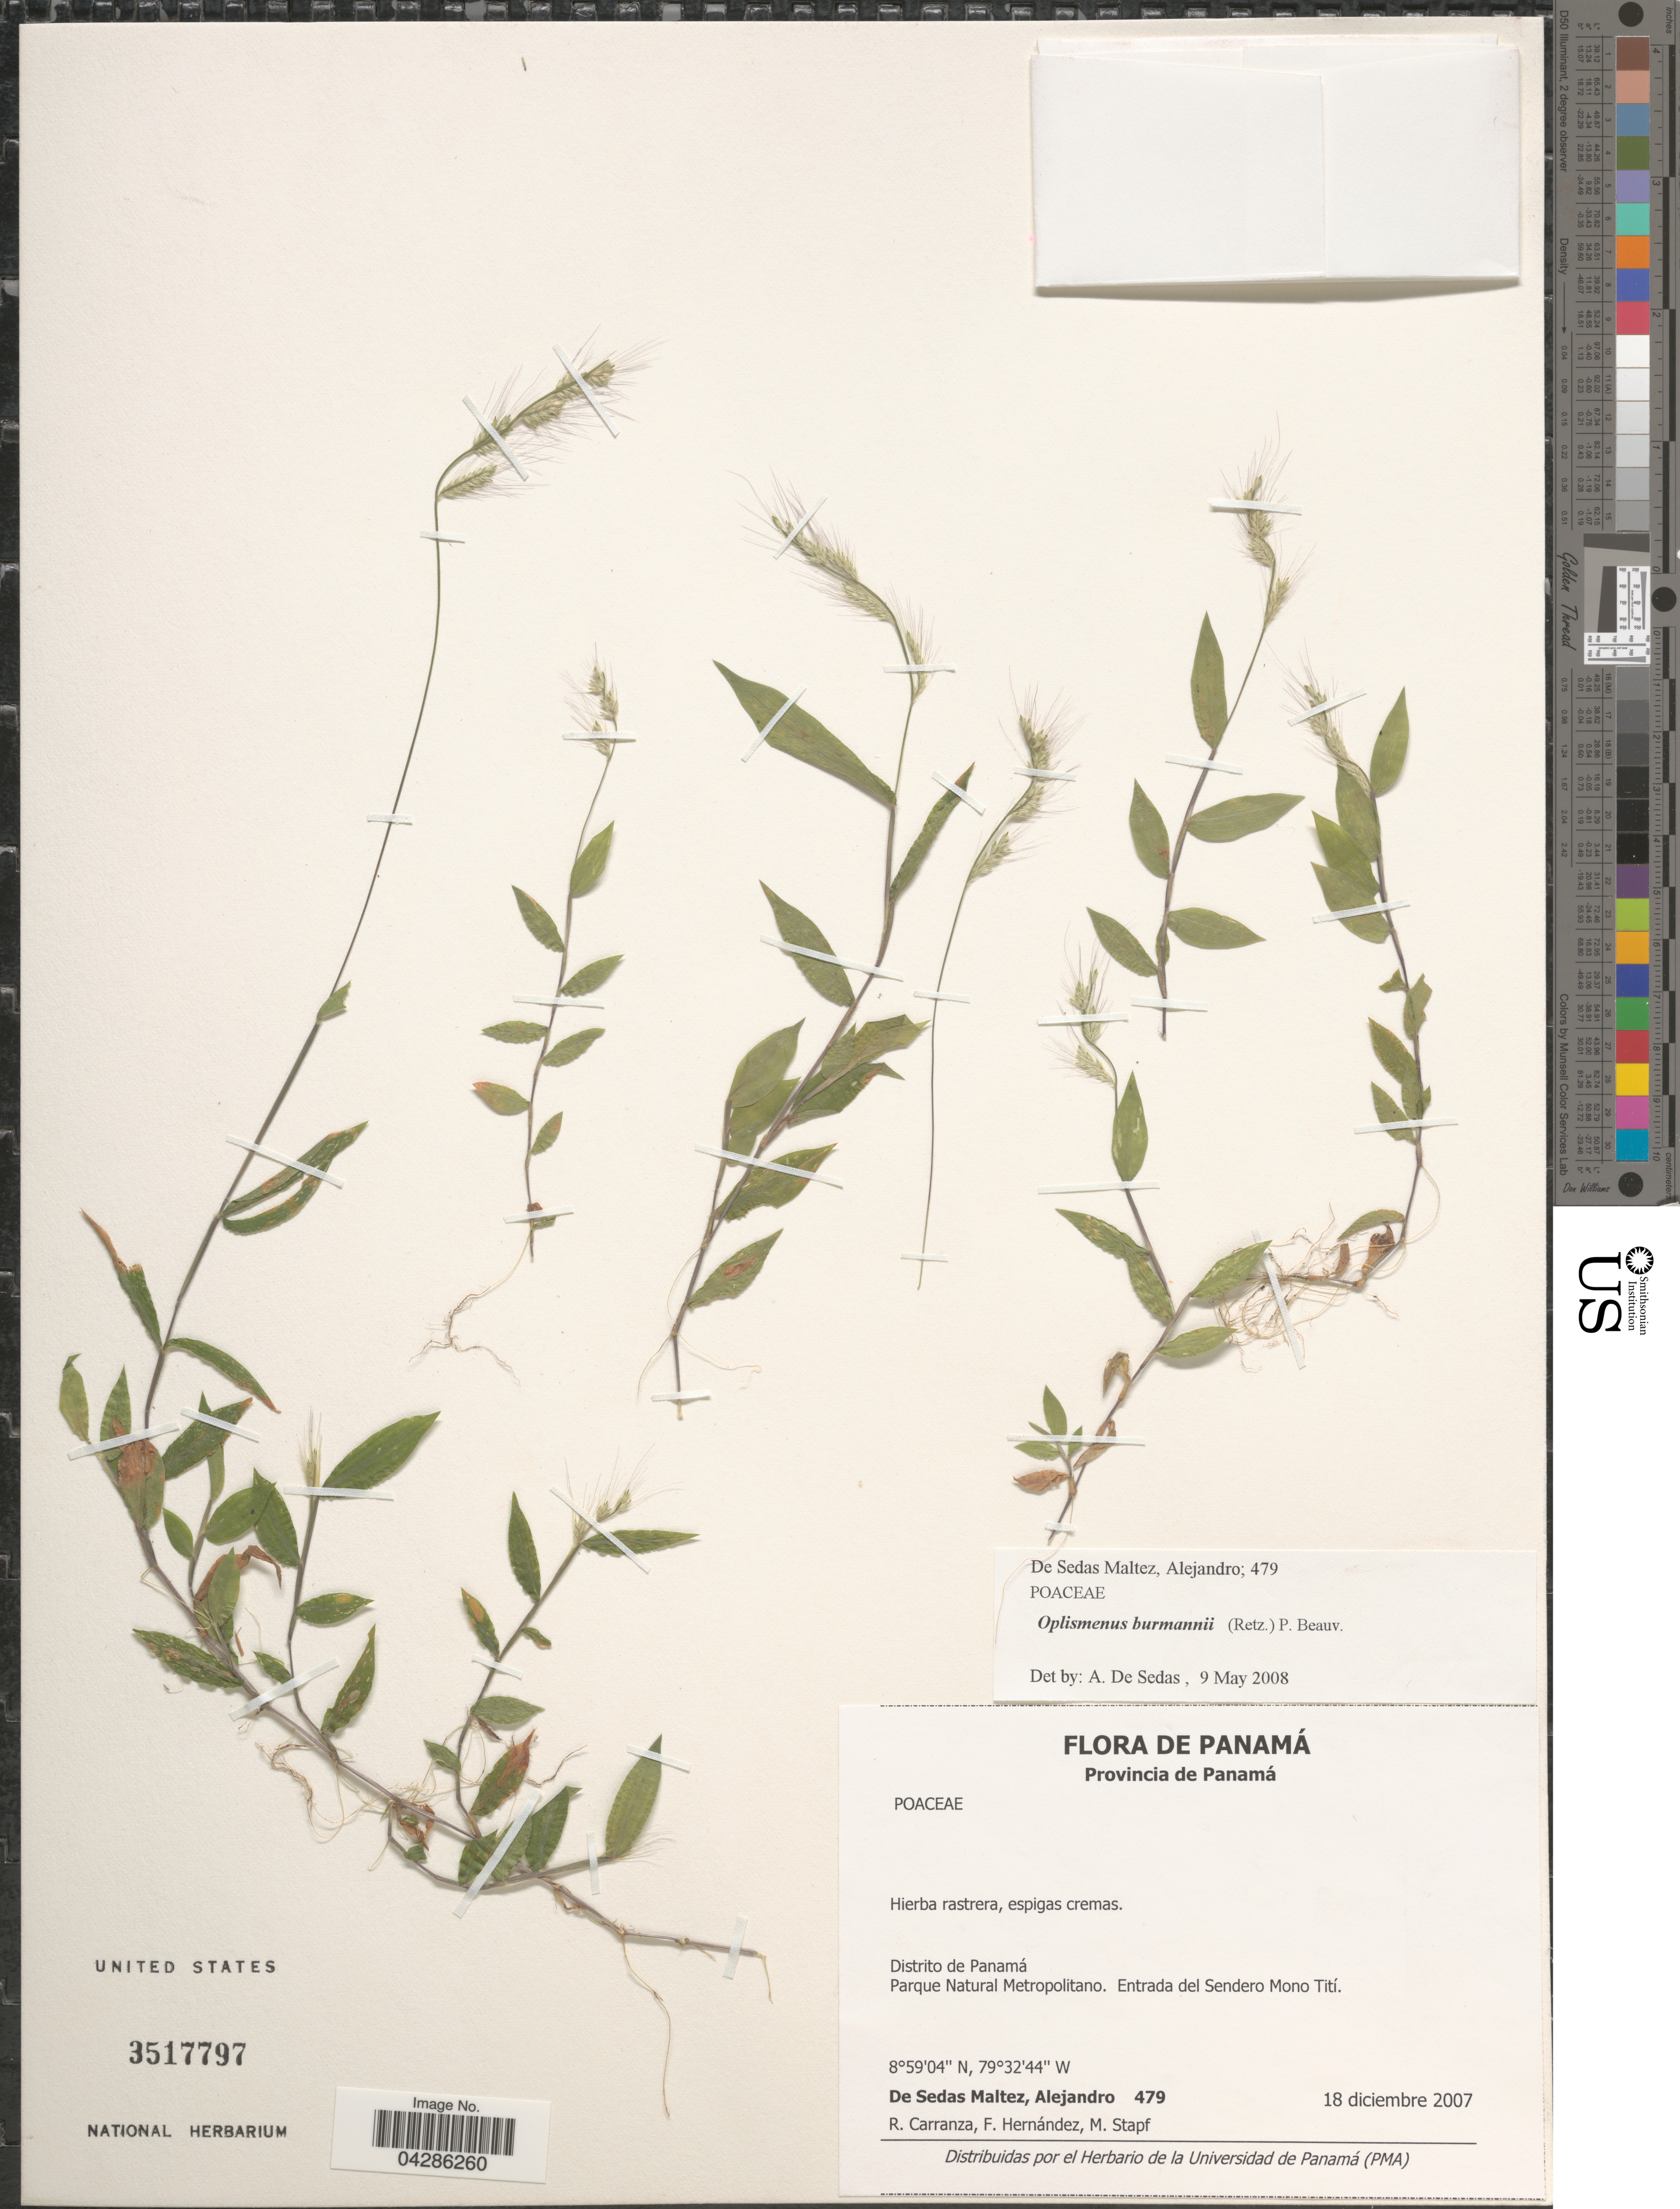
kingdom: Plantae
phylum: Tracheophyta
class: Liliopsida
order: Poales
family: Poaceae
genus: Oplismenus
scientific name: Oplismenus burmannii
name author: (Retz.) P. Beauv.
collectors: A. De Sedas Maltez, R. Carranza, F. Hernandez & M. Stapf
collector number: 479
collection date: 2007-12-18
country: Panama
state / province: Panamá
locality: Distrito de Panamá. Parque Natural Metropolitano. Entrada del Sendero Monto Tití.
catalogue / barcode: US 3517797